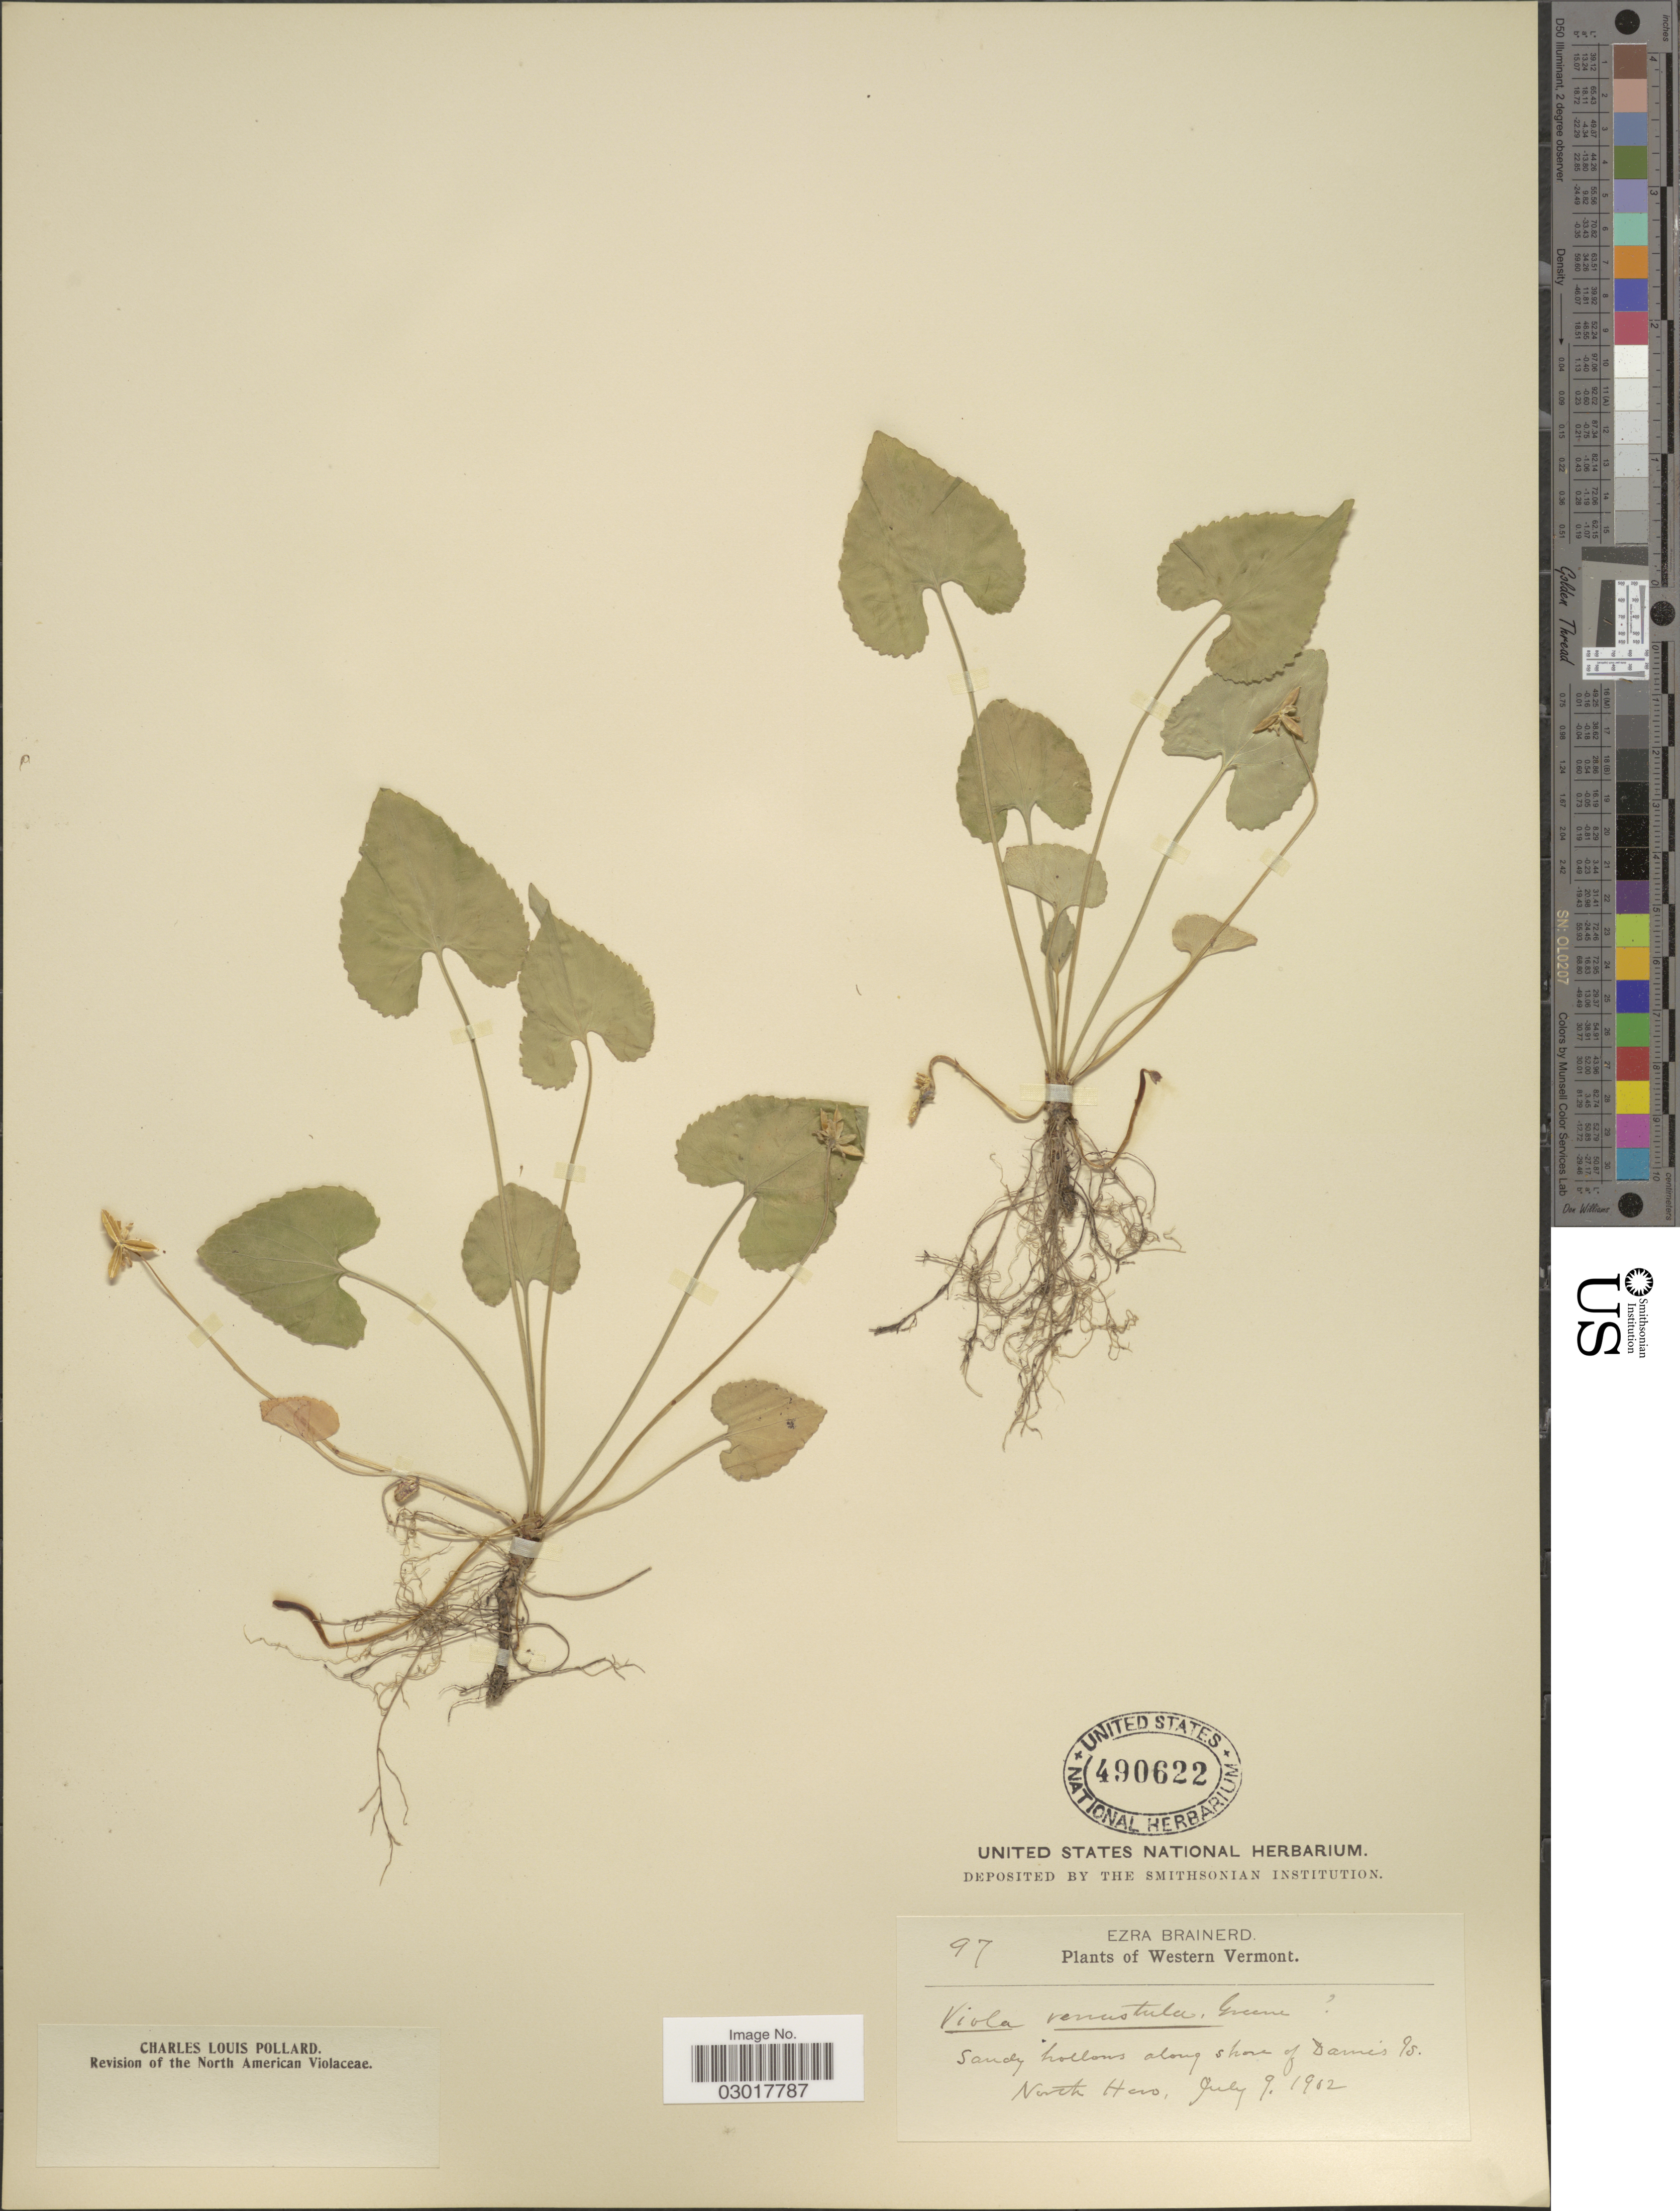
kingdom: Plantae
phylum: Tracheophyta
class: Magnoliopsida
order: Malpighiales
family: Violaceae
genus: Viola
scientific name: Viola x venustula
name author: Greene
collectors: E. Brainerd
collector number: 97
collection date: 1902-07-09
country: United States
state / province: Vermont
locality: Western Vermont. Sandy hollows along shore of Dame's Is. North Hero.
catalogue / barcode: US 490622